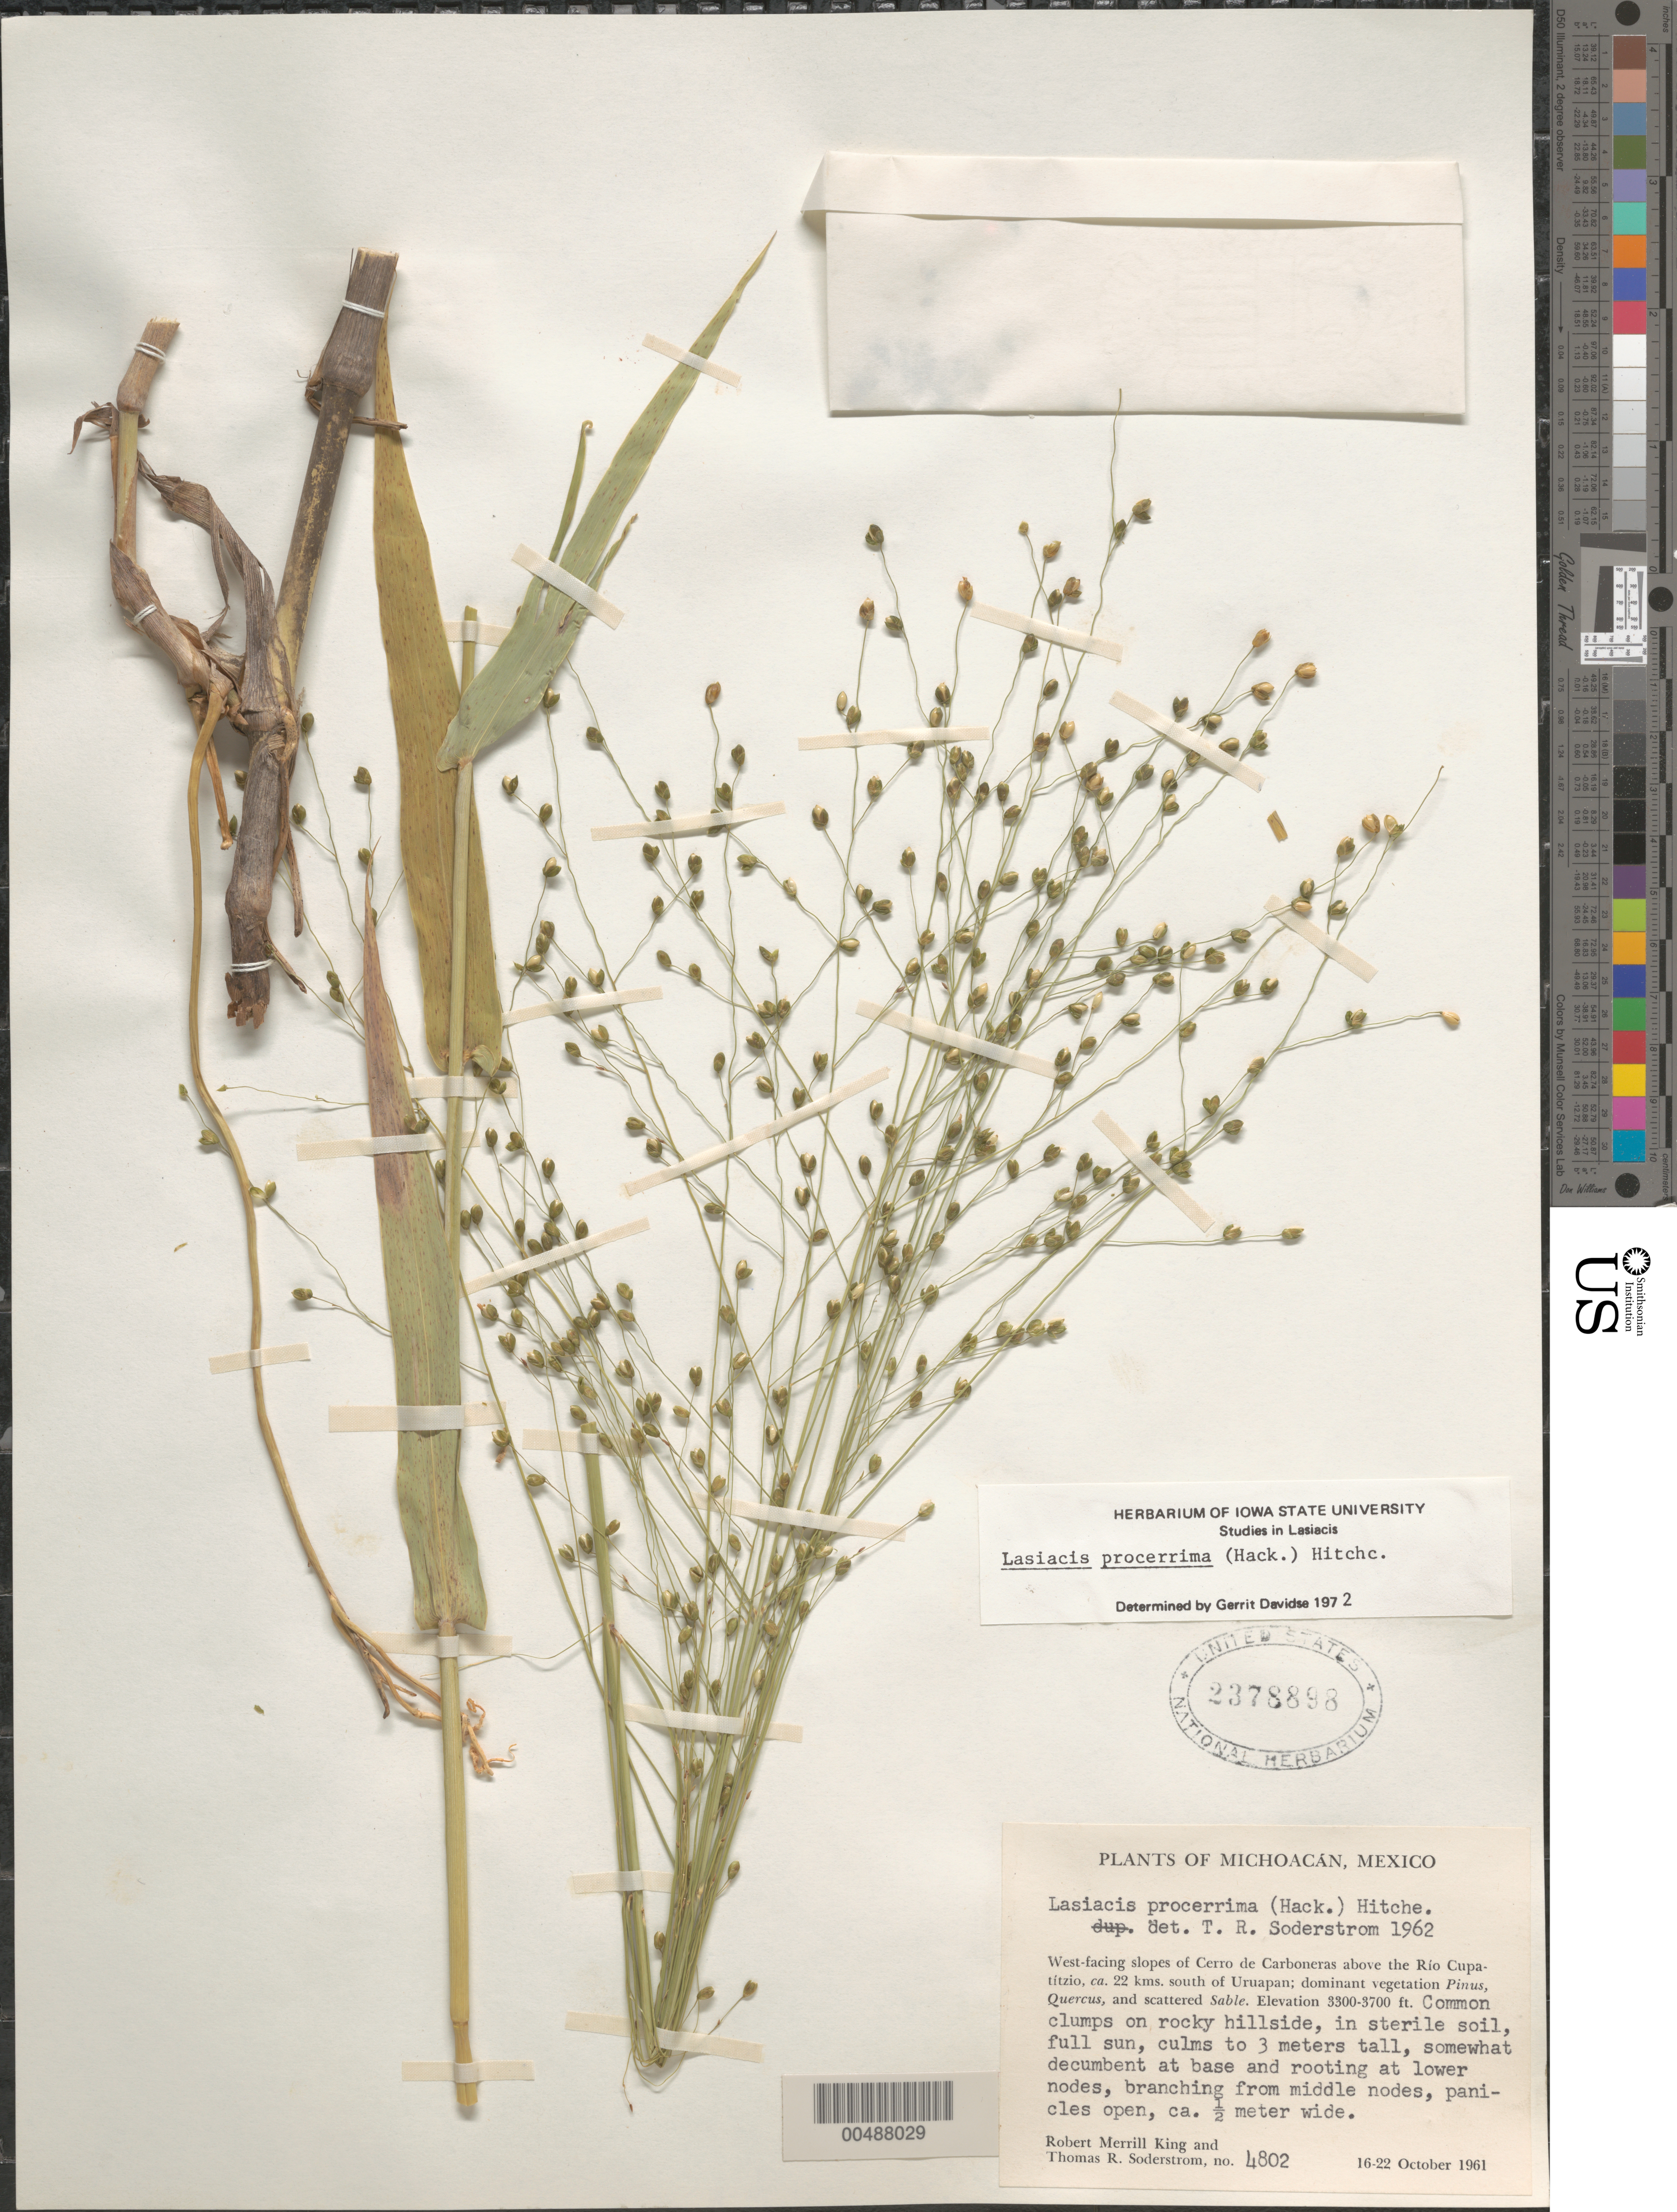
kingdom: Plantae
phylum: Tracheophyta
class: Liliopsida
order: Poales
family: Poaceae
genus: Lasiacis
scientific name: Lasiacis procerrima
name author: (Hack.) Hitchc.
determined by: Davidse, Gerrit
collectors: R. M. King & T. R. Soderstrom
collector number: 4802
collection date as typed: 16 Oct 1961 to 22 Oct 1961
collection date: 1961-10-16/1961-10-22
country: Mexico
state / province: Michoacán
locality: W-facing slopes of Cerro de Carboneras above the R¡o Cupat¡tzio, ca 22 km S of Uruapan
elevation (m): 1006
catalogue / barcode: US 2378898